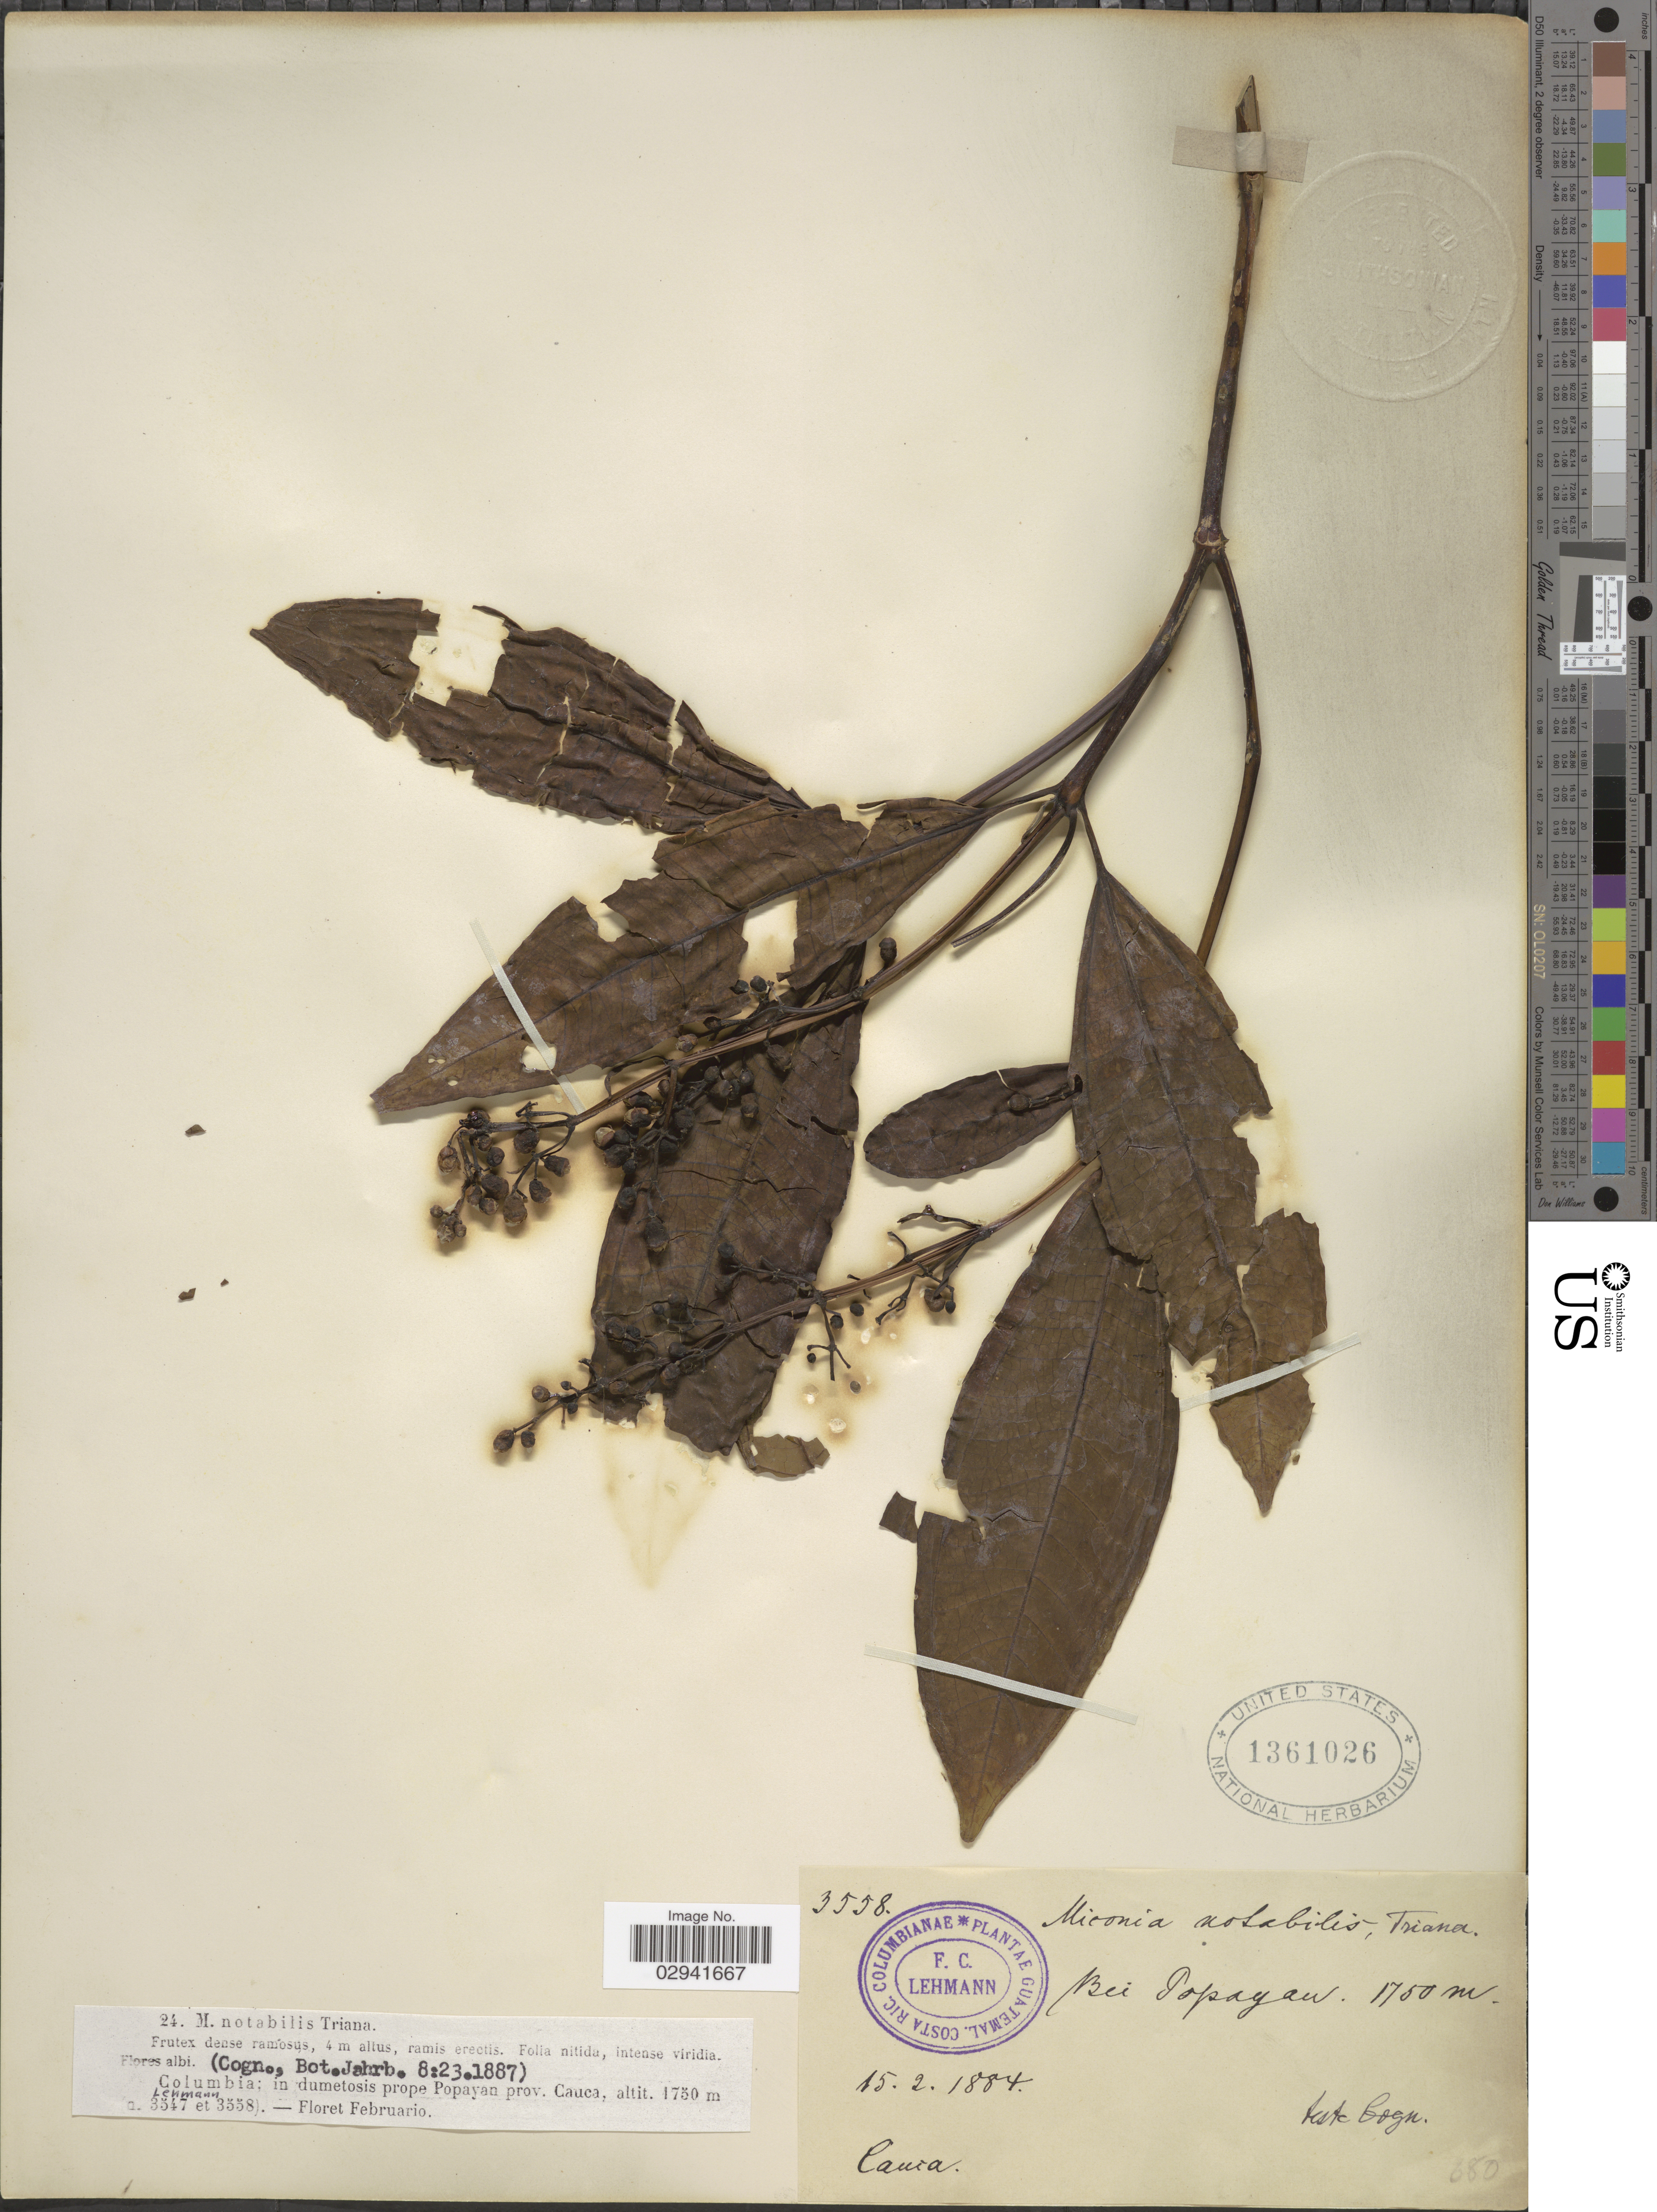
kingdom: Plantae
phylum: Tracheophyta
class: Magnoliopsida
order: Myrtales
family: Melastomataceae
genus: Miconia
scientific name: Miconia notabilis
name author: Triana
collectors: F. C. Lehmann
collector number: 3558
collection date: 1884-02-15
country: Colombia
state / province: Cauca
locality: Bei Popayan. In dumetosis prope Popayan prov. Cauca. Teste Cogn [interpreted] [unsure placement].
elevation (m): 1750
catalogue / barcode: US 1361026